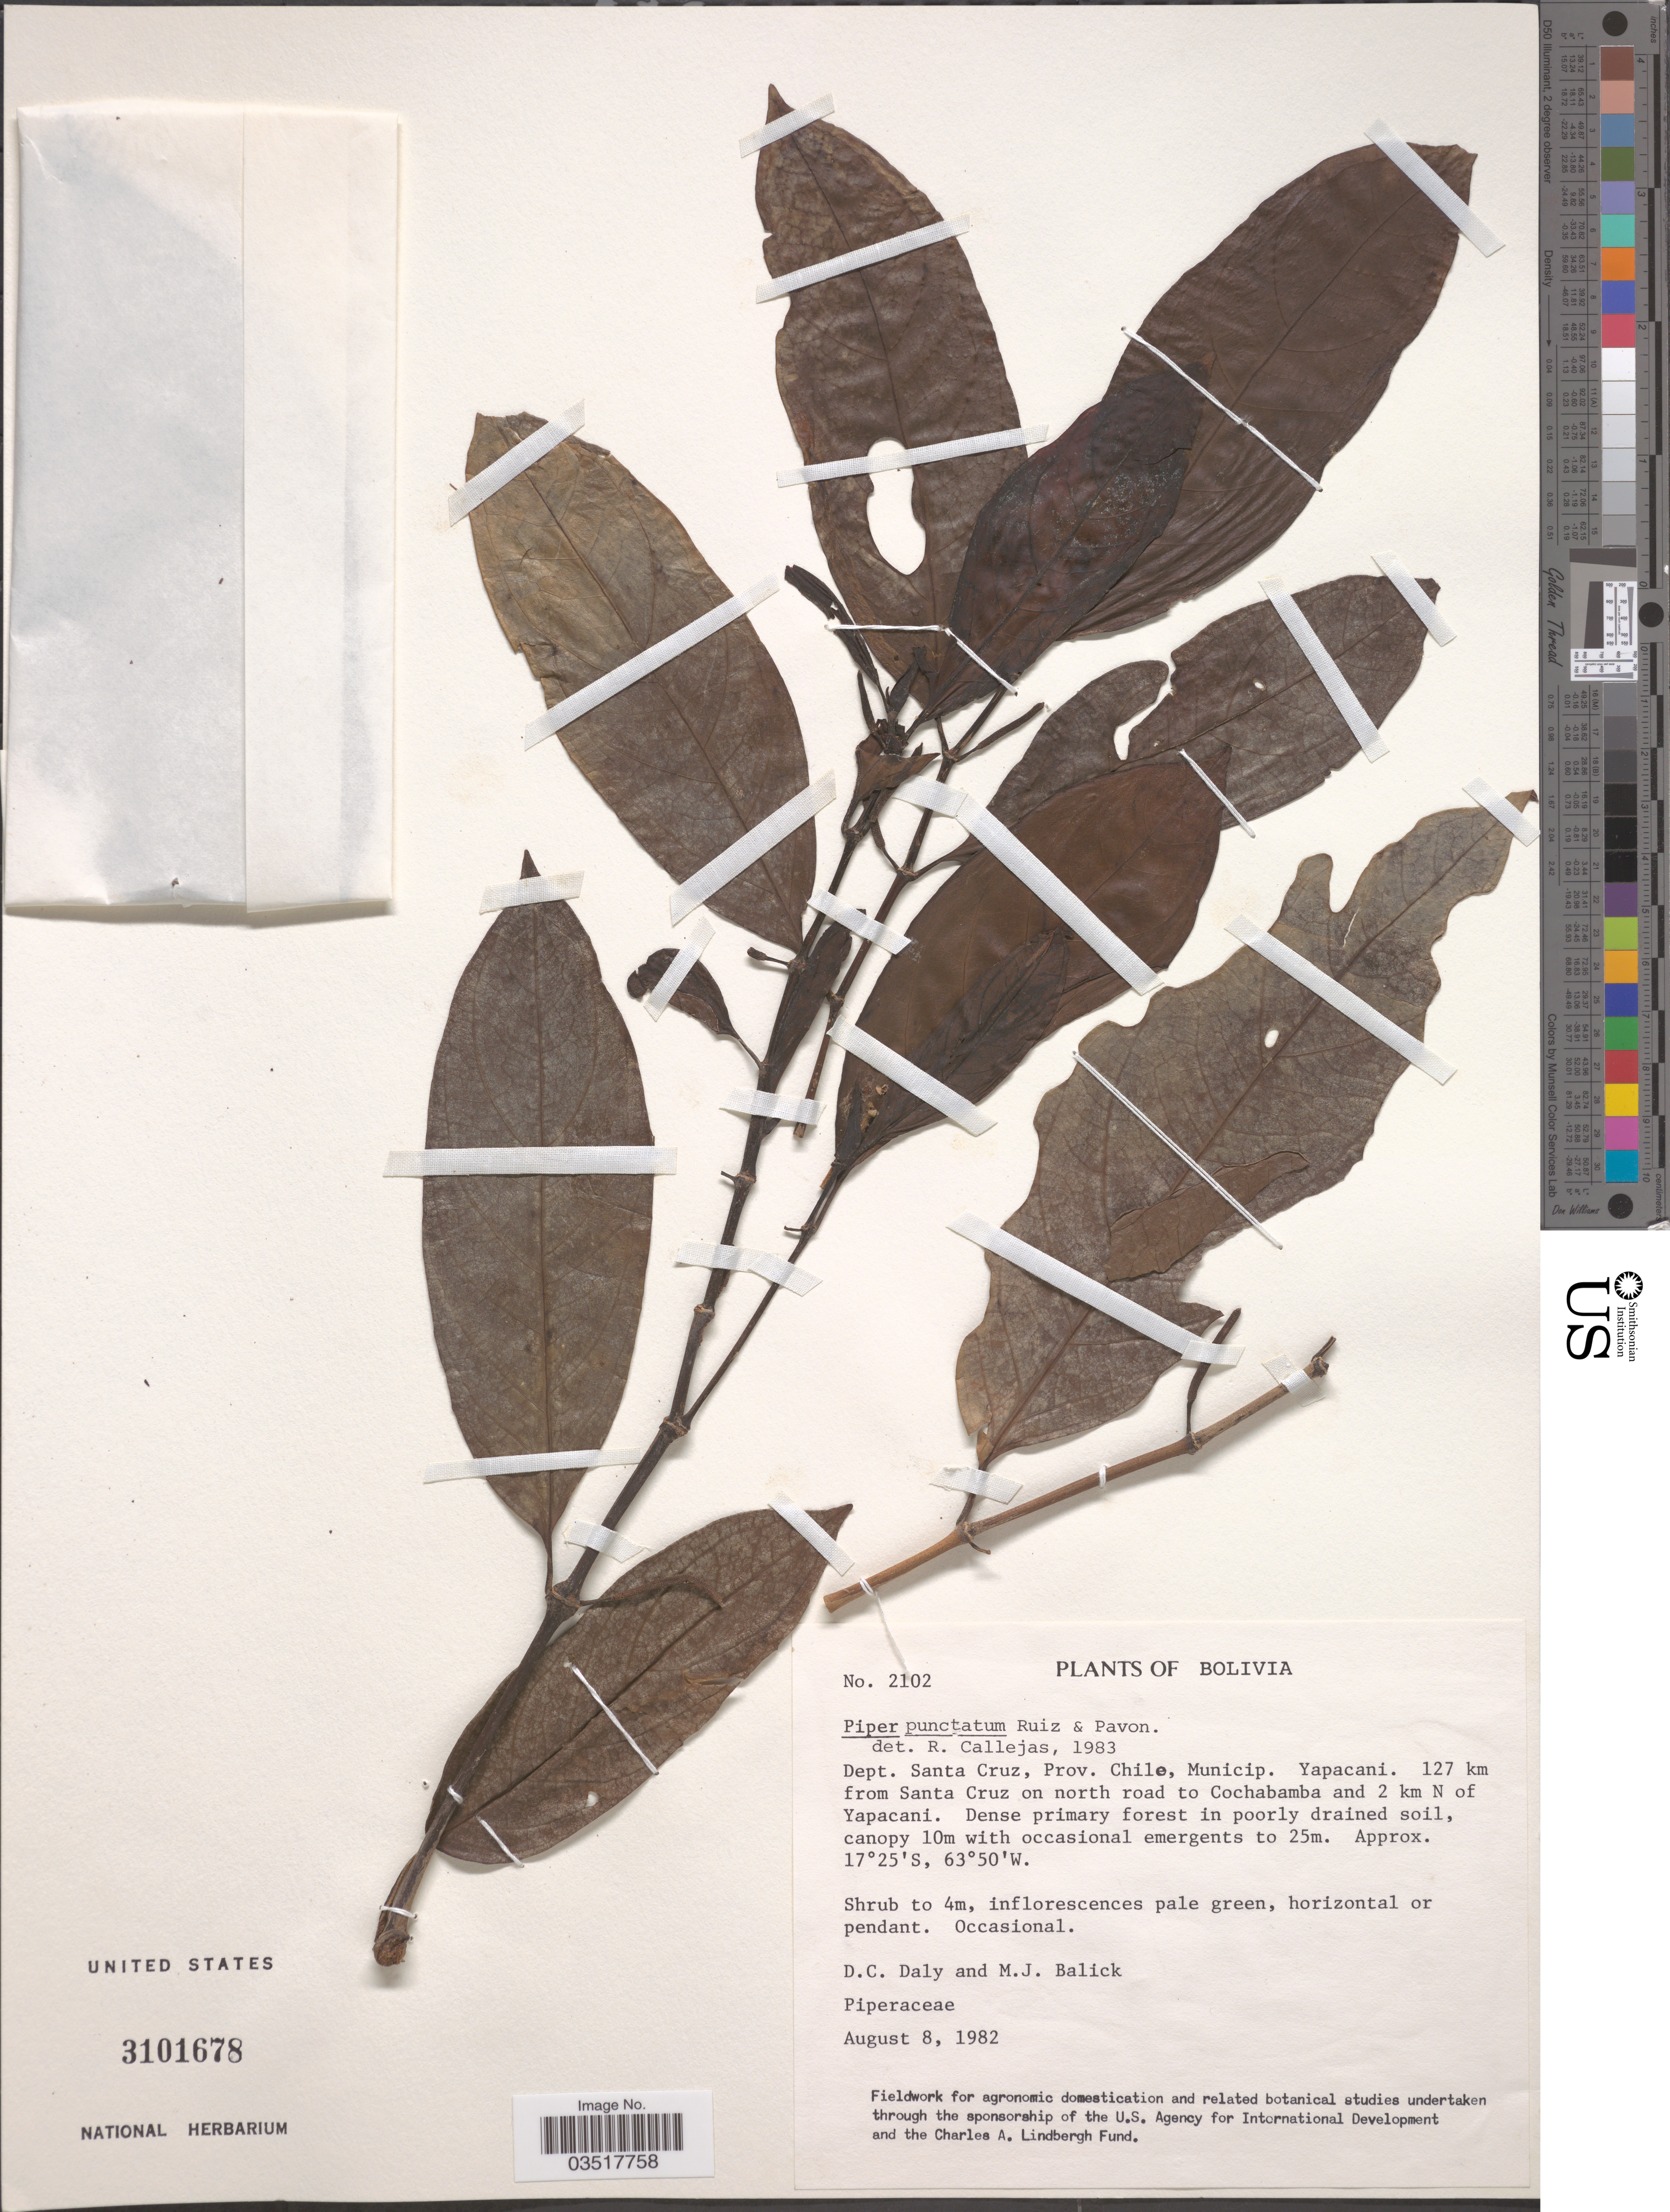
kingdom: Plantae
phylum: Tracheophyta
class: Magnoliopsida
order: Piperales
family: Piperaceae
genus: Piper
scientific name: Piper punctatum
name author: Ruiz & Pav.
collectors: D. C. Daly & M. J. Balick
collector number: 2102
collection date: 1982-08-08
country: Bolivia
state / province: Santa Cruz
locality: Dept. Santa Cruz, Prov. Chile, Municip. Yapacani. 127 km from Santa Cruz on north road to Cochabamba and 2 km N of Yapacani.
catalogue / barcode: US 3101678